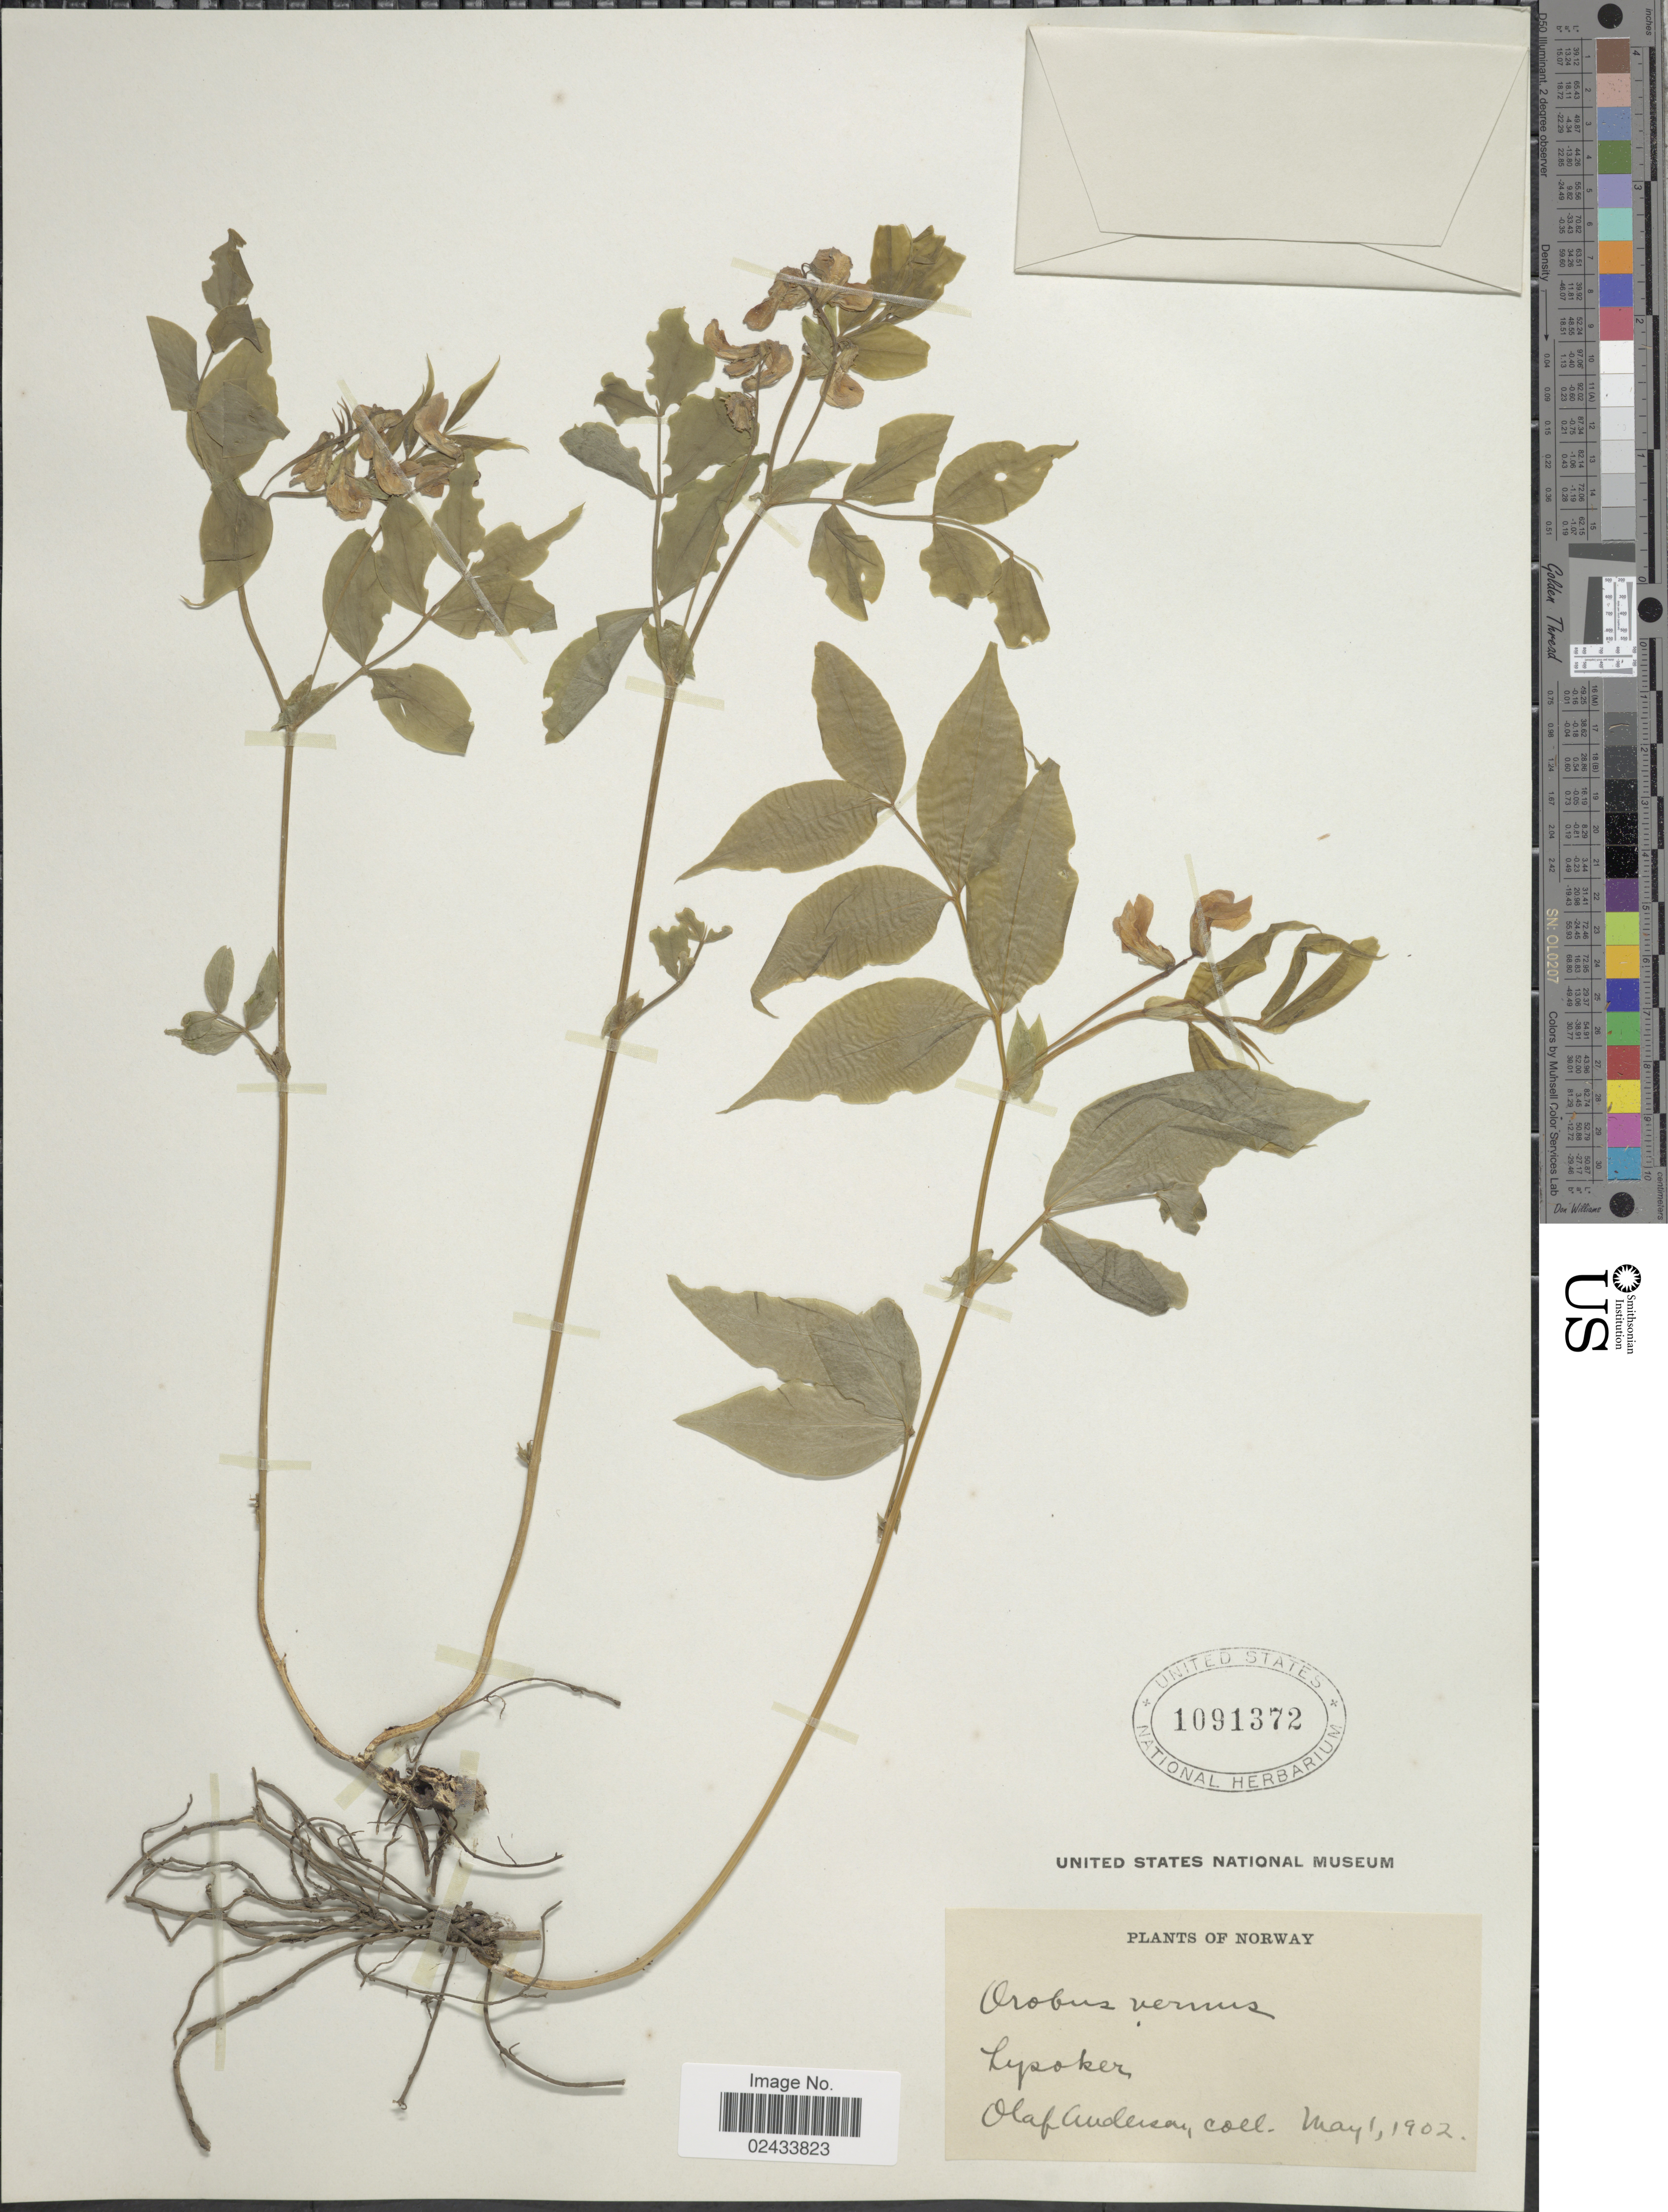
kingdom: Plantae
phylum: Tracheophyta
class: Magnoliopsida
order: Fabales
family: Fabaceae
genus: Lathyrus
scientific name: Lathyrus vernus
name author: (L.) Bernh.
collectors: O. Anderson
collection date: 1902-05-01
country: Norway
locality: Lypoker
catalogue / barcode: US 1091372